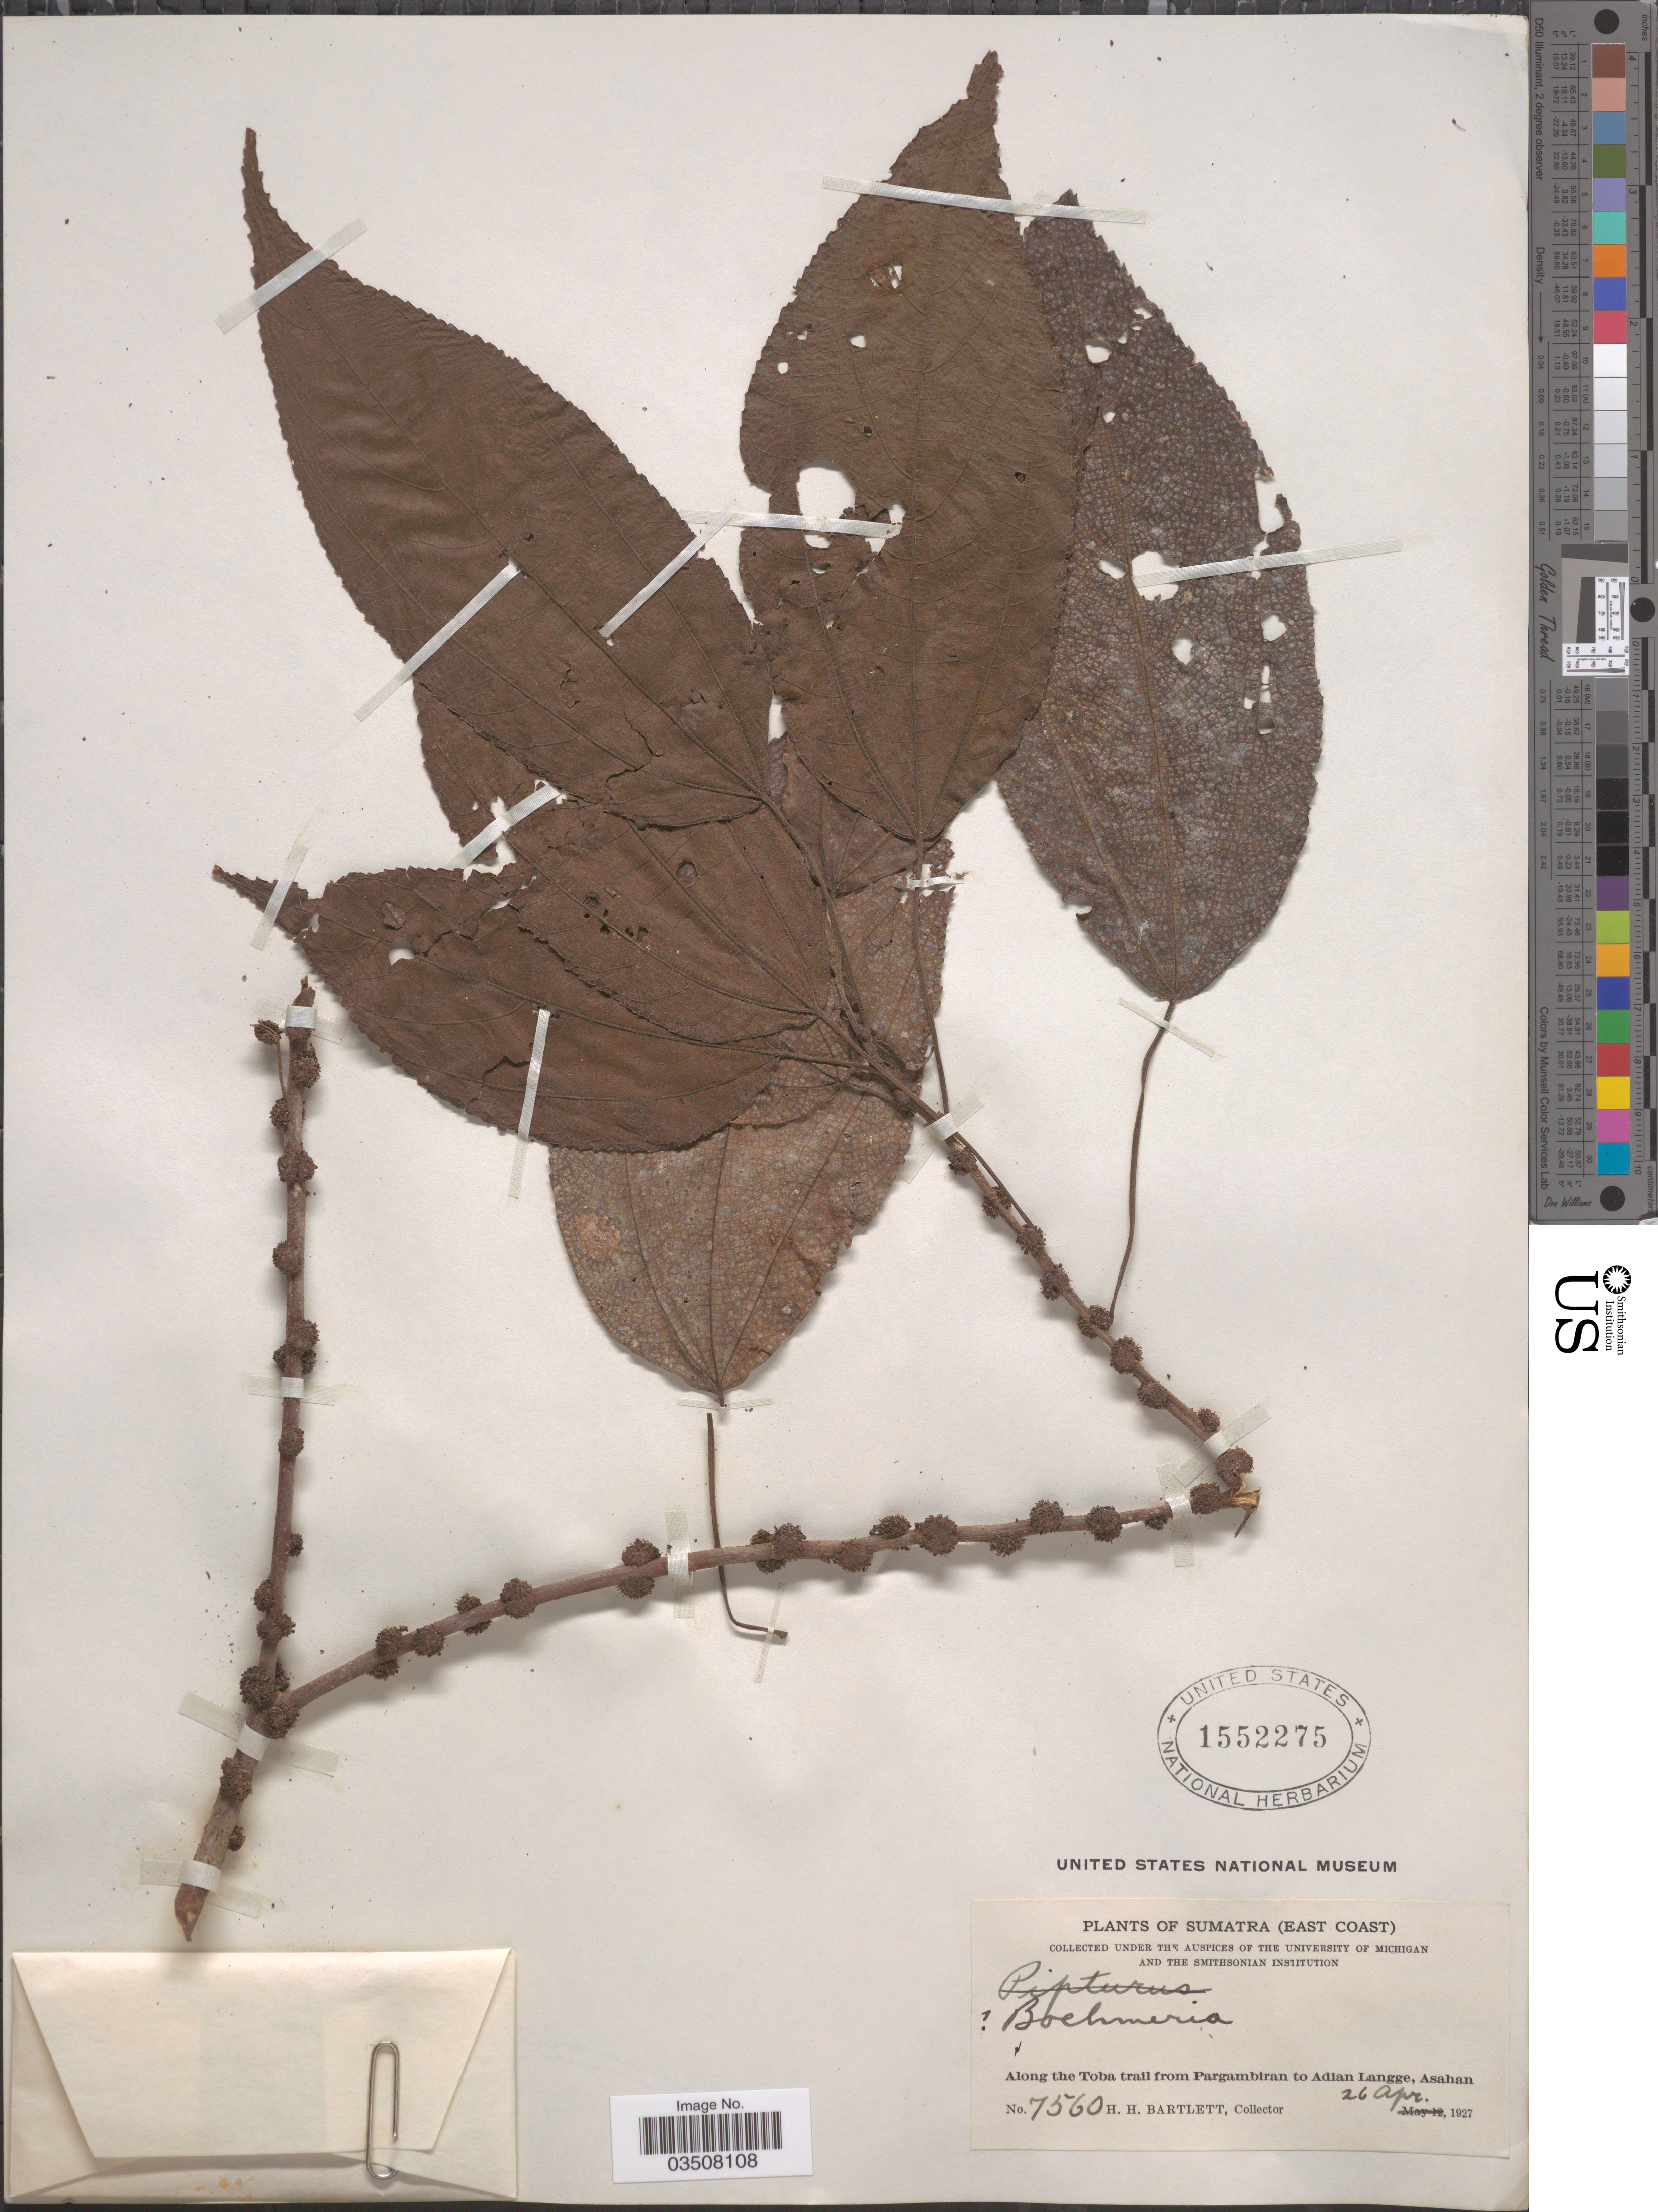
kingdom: Plantae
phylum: Tracheophyta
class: Magnoliopsida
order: Rosales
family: Urticaceae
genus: Boehmeria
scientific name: Boehmeria celebica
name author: Blume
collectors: H. H. Bartlett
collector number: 7560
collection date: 1927-04-26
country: Indonesia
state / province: Sumatra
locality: (East Coast). Along the Toba trail from Pargambiran to Adian Langge, Asahan.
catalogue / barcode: US 1552275